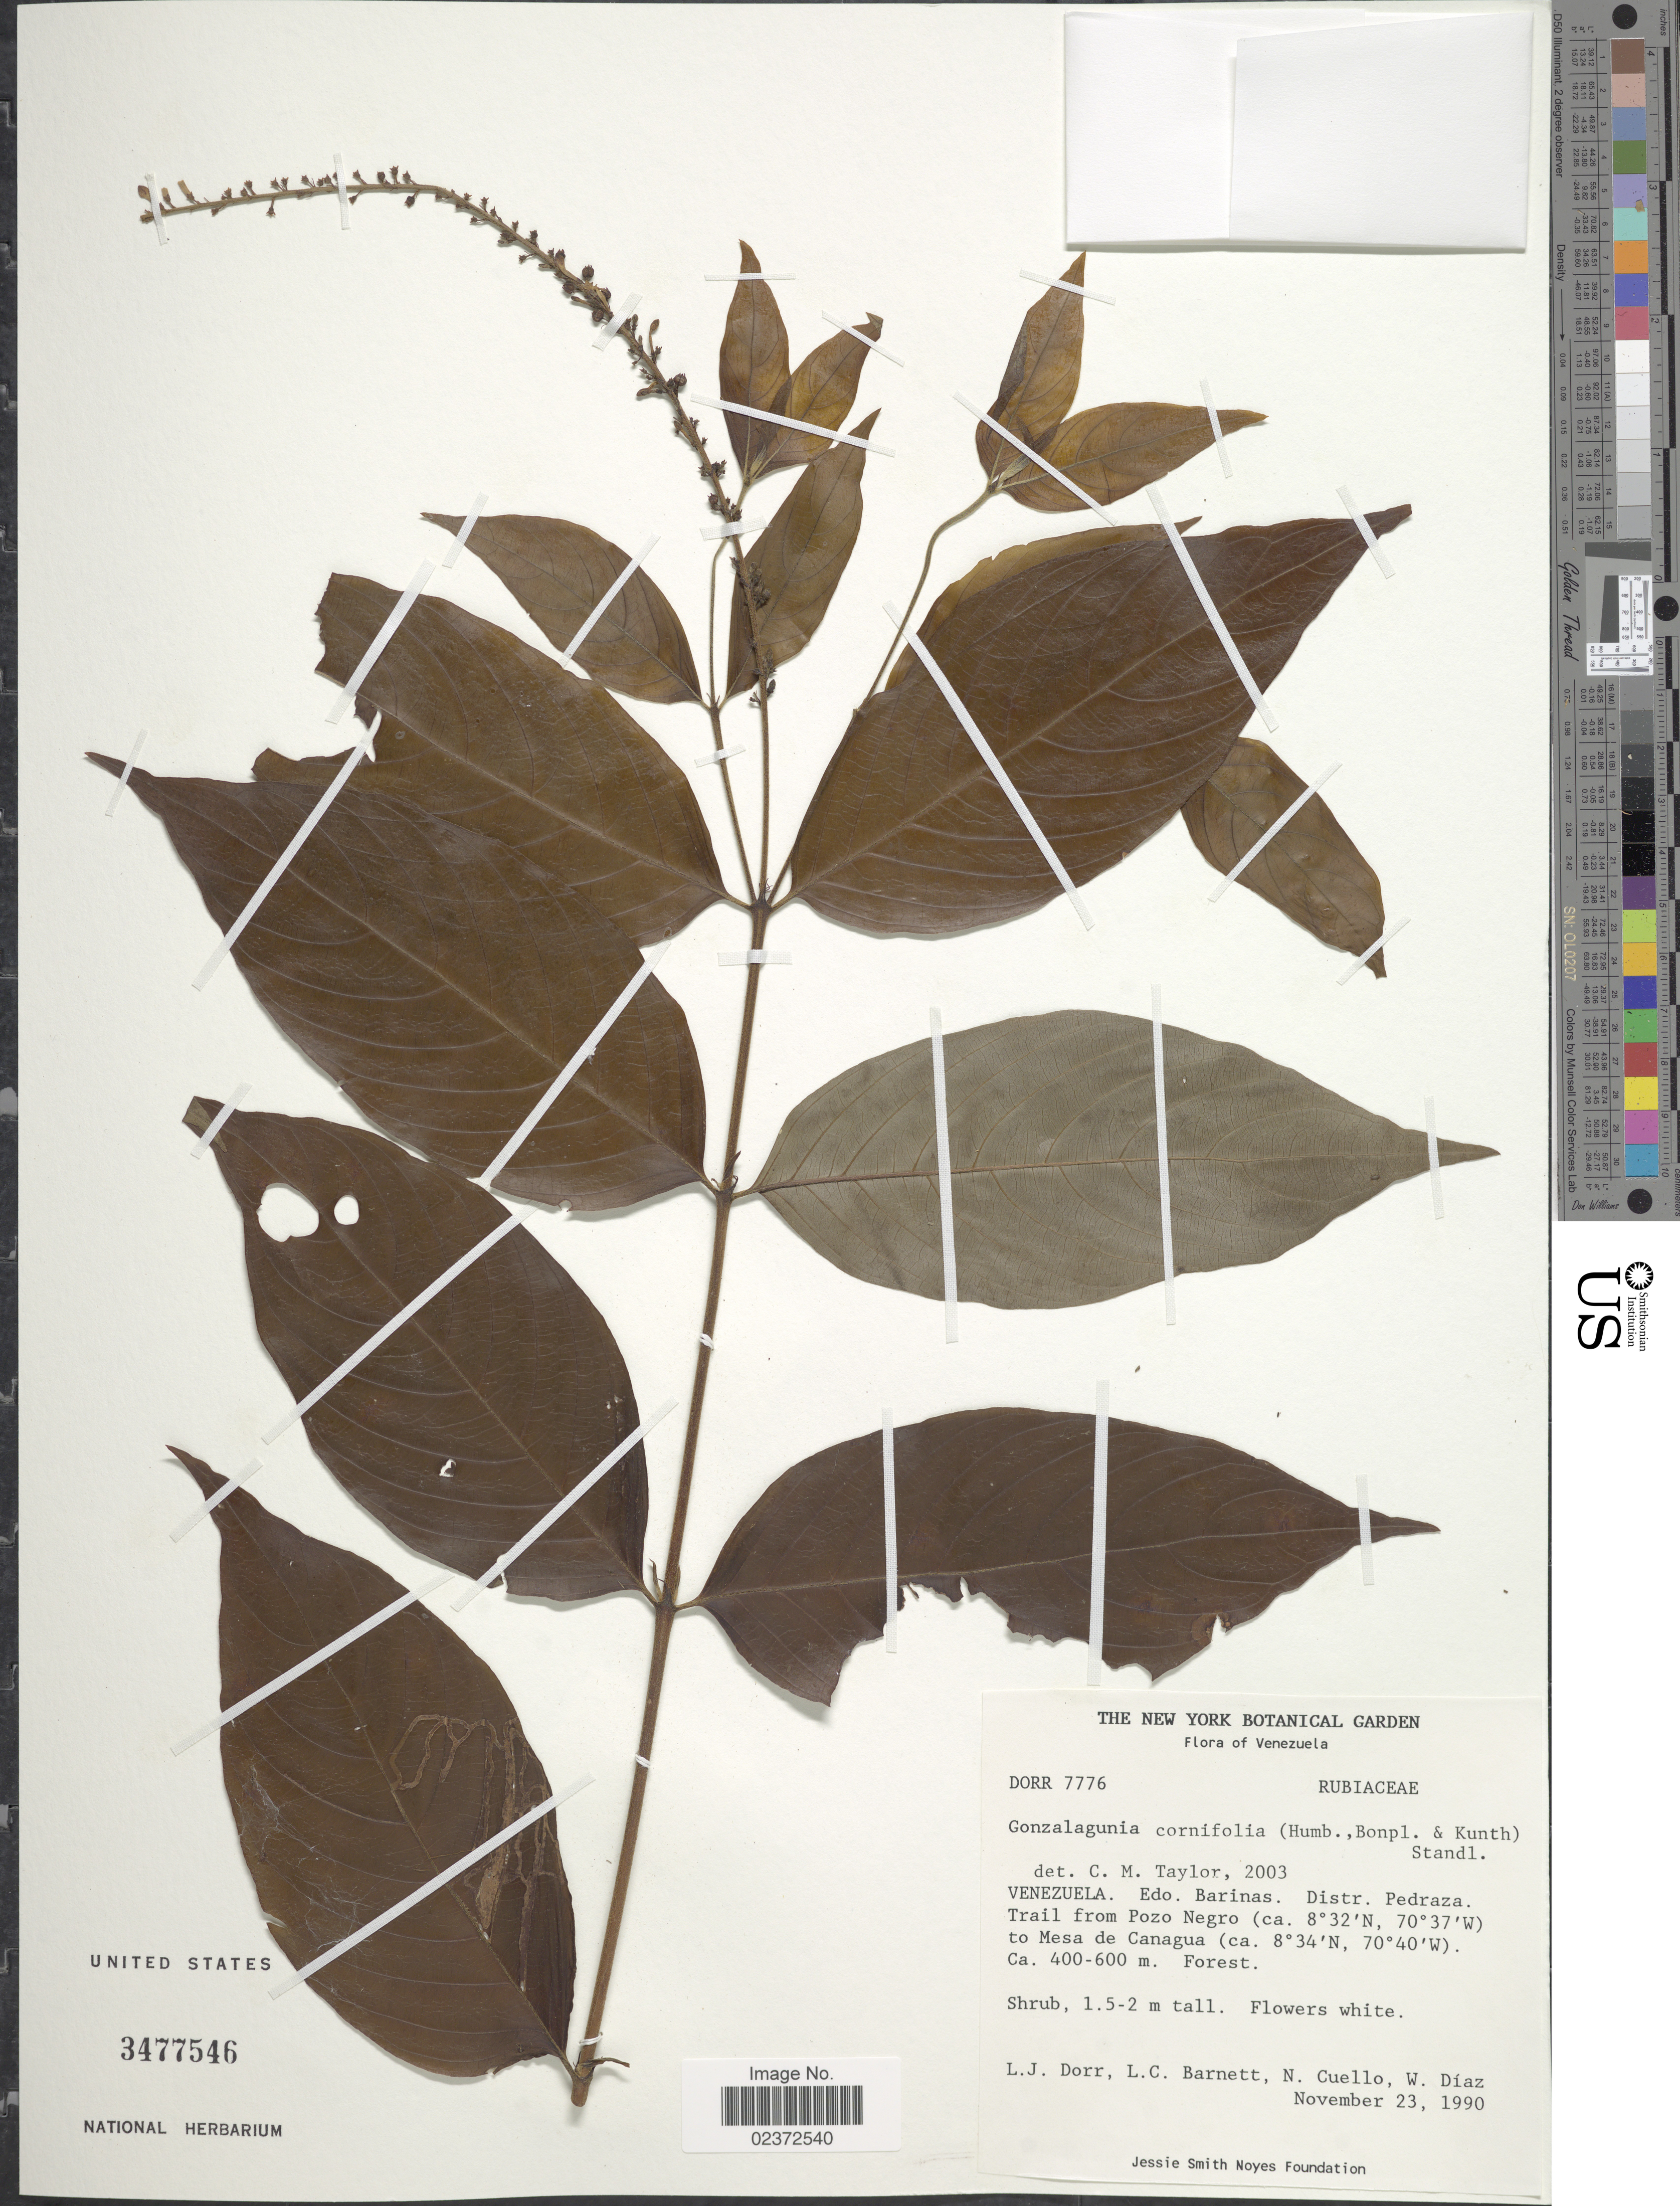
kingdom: Plantae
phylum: Tracheophyta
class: Magnoliopsida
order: Gentianales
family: Rubiaceae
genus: Gonzalagunia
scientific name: Gonzalagunia cornifolia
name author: (Kunth) Standl.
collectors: L. J. Dorr, L. C. Barnett, N. L. Cuello & W. Díaz P.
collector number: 7776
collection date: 1990-11-23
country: Venezuela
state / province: Barinas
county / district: Pedraza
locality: Trail from Pozo Negro to Mesa de Canagua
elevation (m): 400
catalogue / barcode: US 3477546